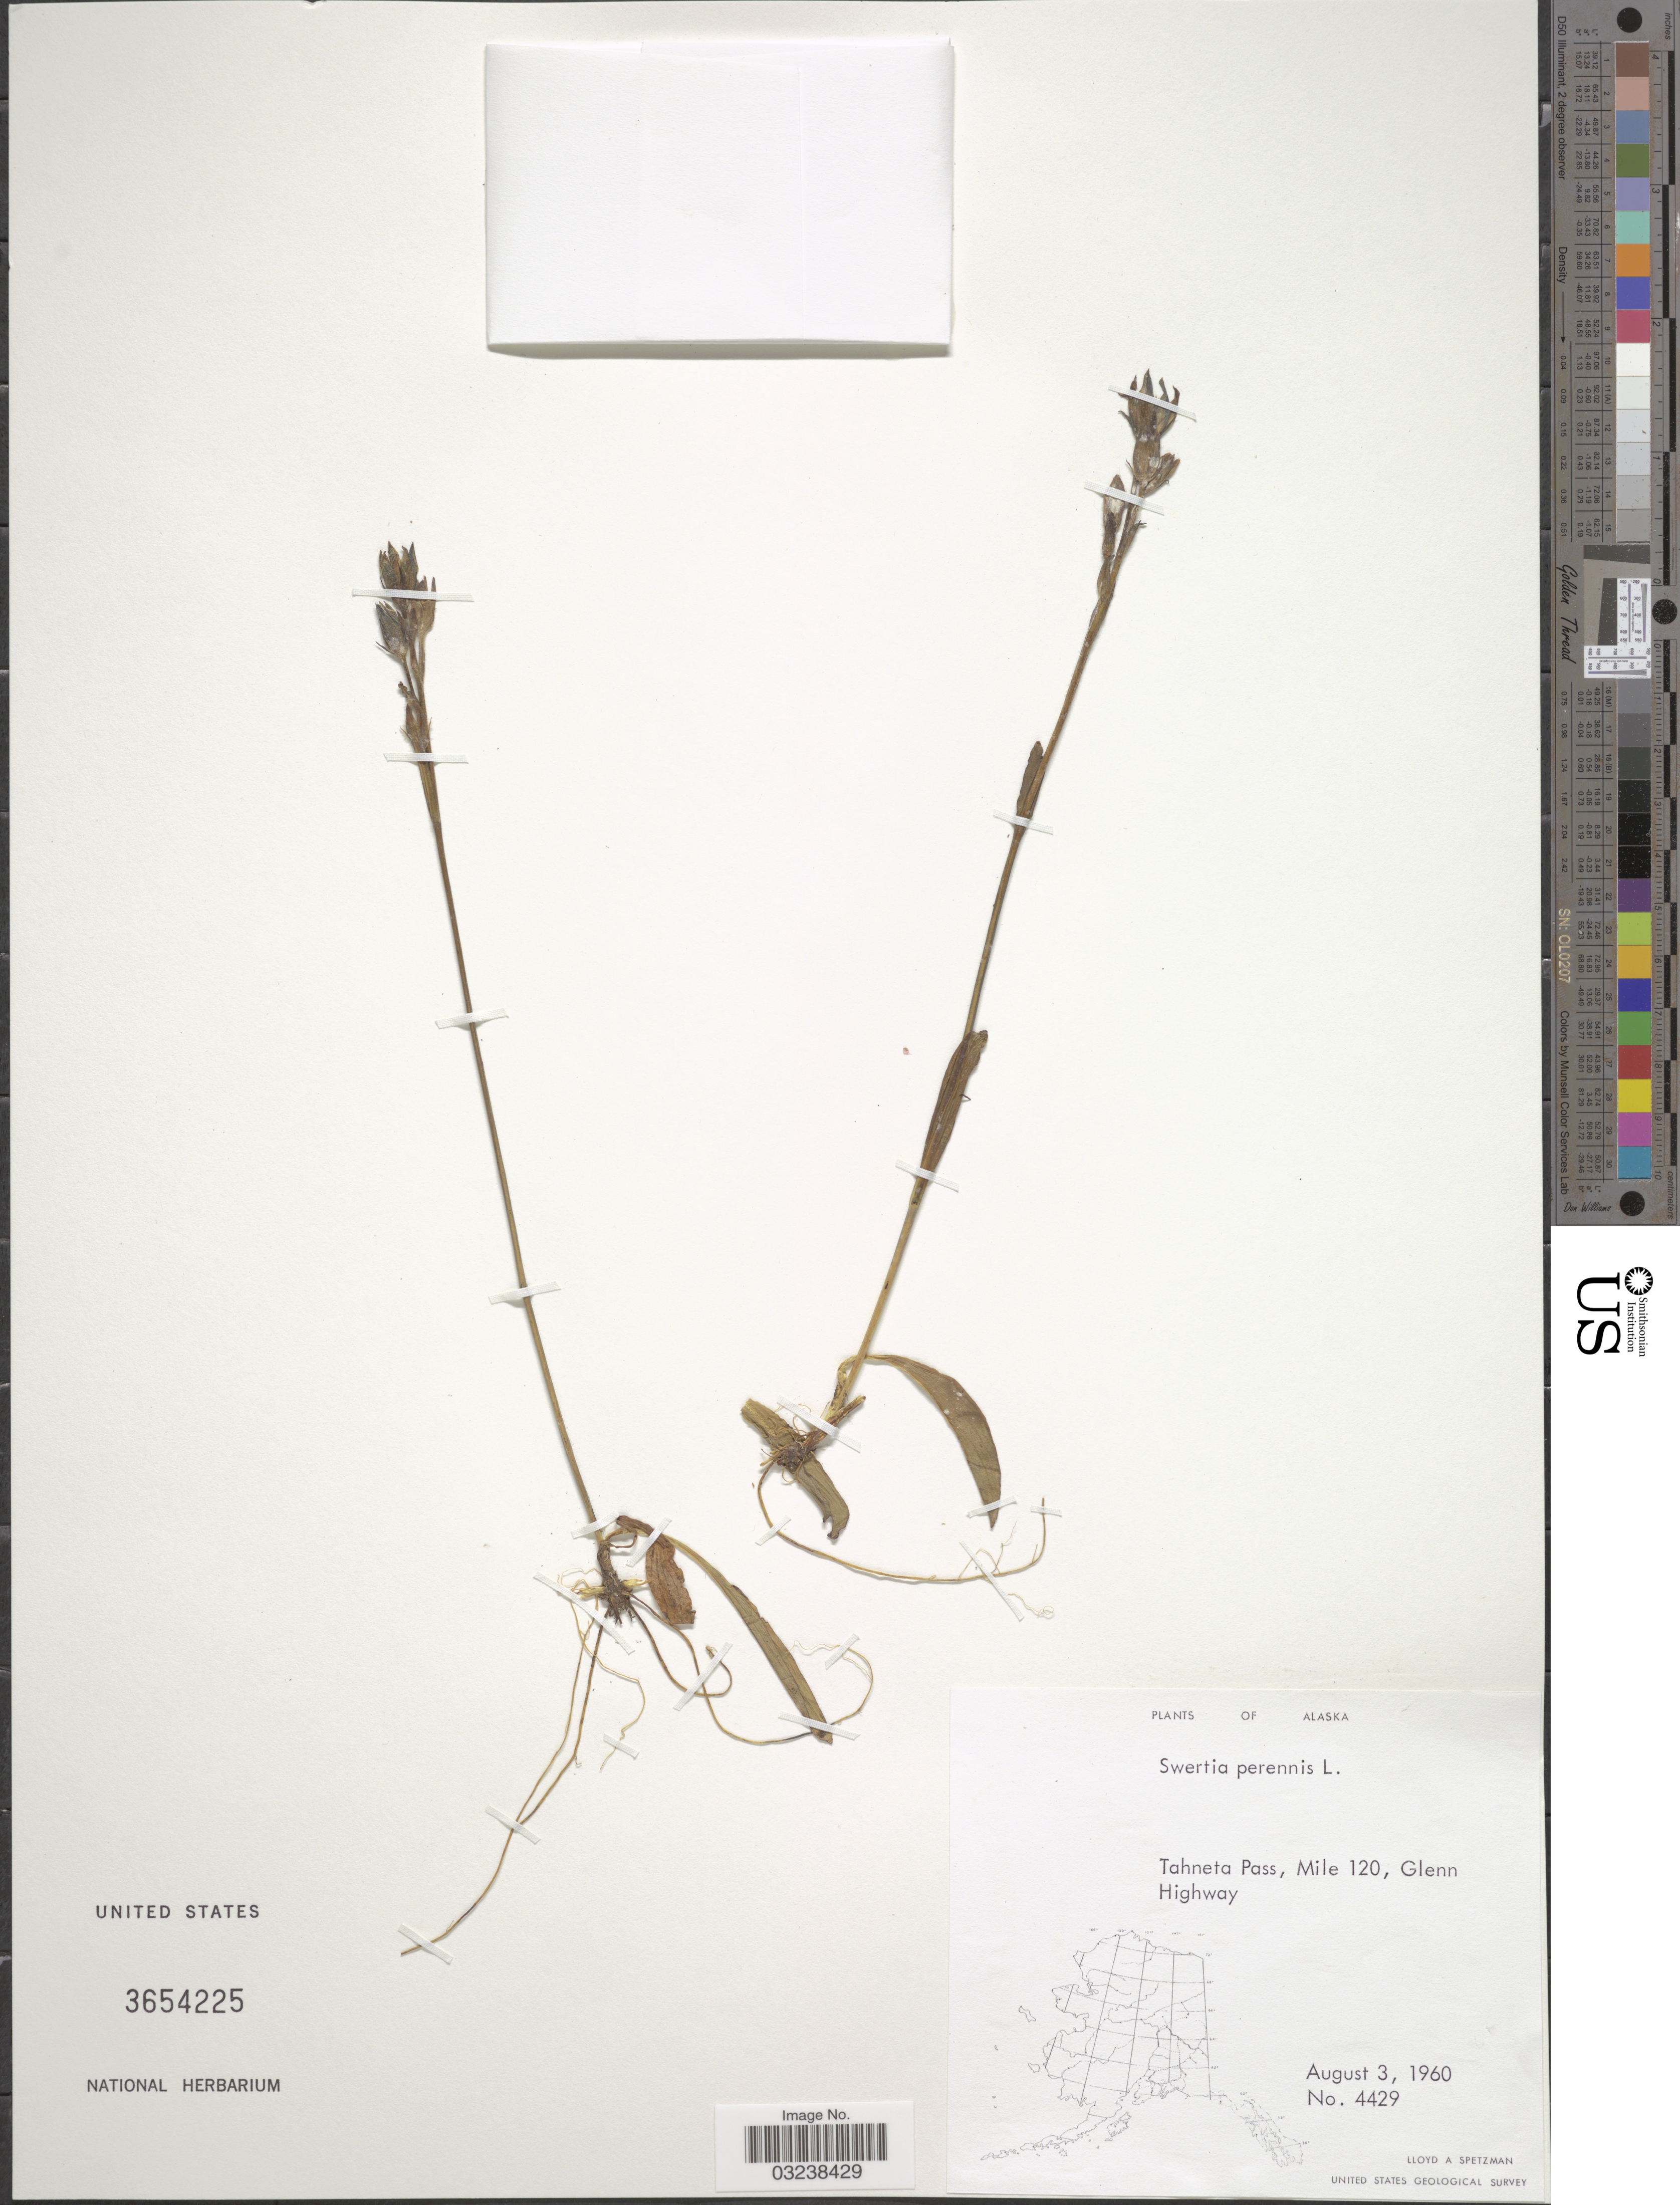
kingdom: Plantae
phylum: Tracheophyta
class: Magnoliopsida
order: Gentianales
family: Gentianaceae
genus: Swertia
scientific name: Swertia perennis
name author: L.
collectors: L. Spetzman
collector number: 4429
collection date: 1960-08-03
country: United States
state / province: Alaska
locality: Tahneta Pass, Mile 120, Glenn Highway.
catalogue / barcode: US 3654225